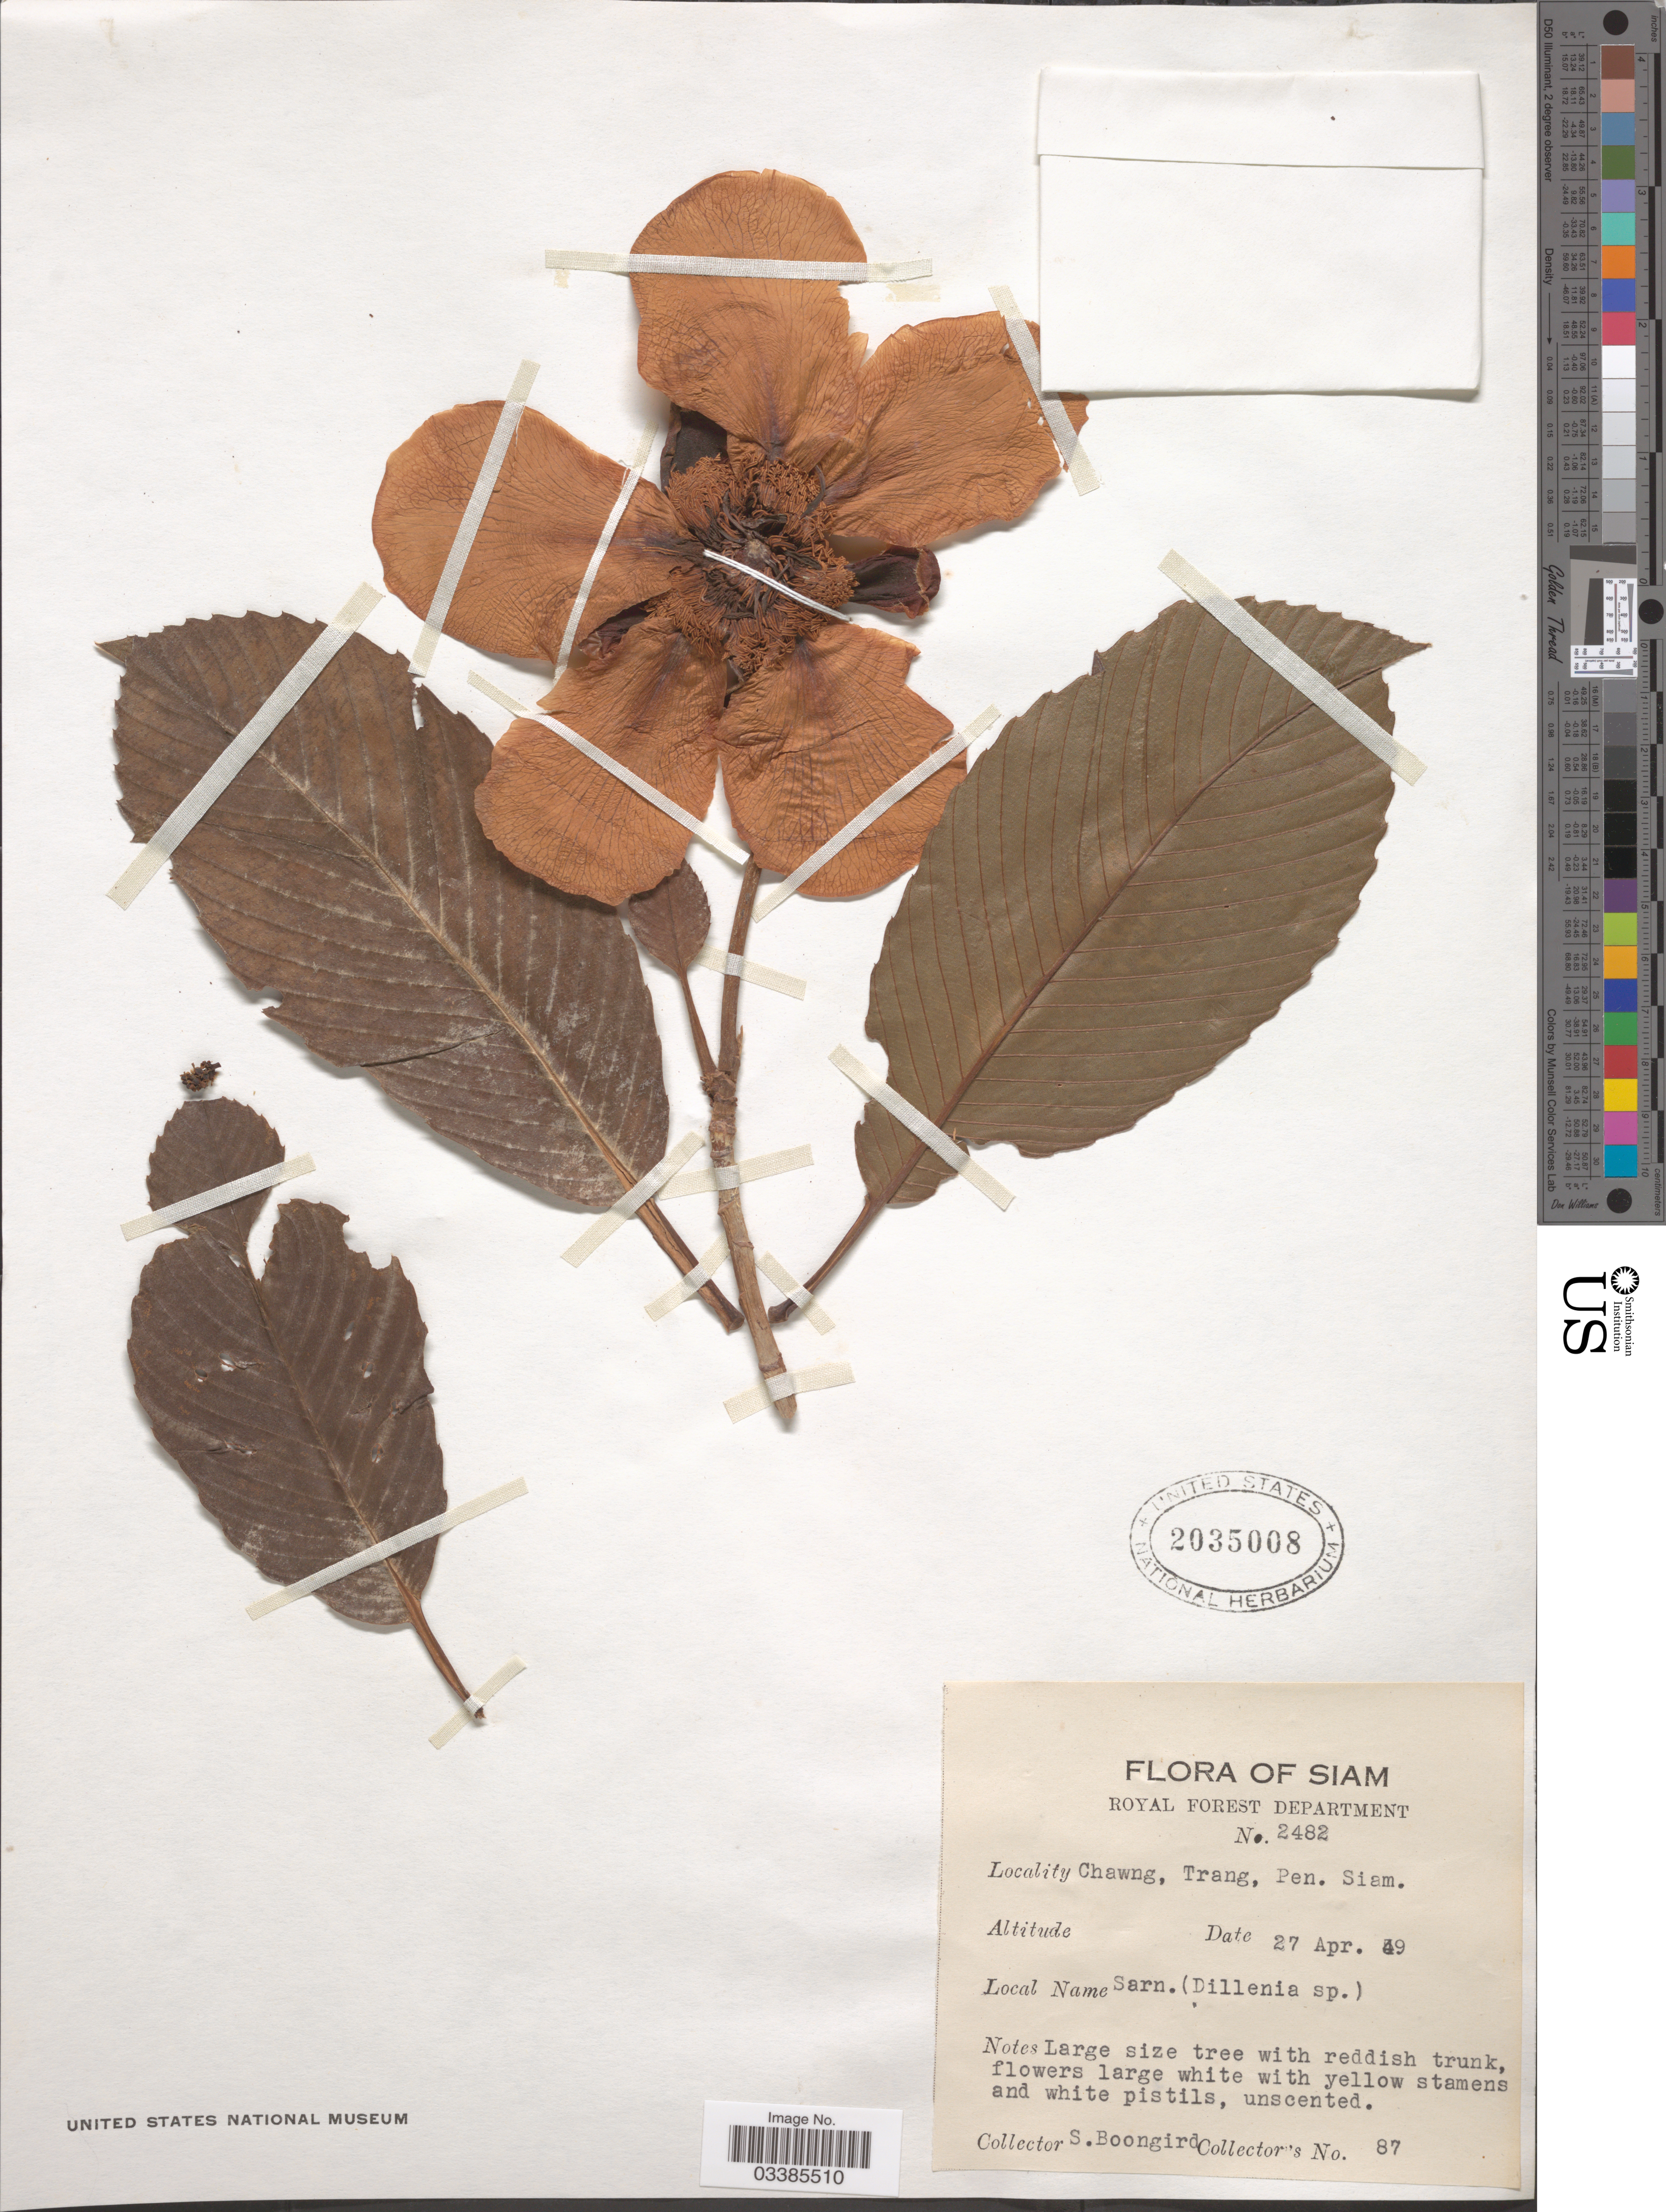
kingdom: Plantae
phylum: Tracheophyta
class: Magnoliopsida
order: Dilleniales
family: Dilleniaceae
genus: Dillenia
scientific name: Dillenia sp.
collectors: S. Boongird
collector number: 87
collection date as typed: Transcribed d/m/y: 27/4/49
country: Thailand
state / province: Trang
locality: Chawng, Trang, Pen. Siam.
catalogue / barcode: US 2035008